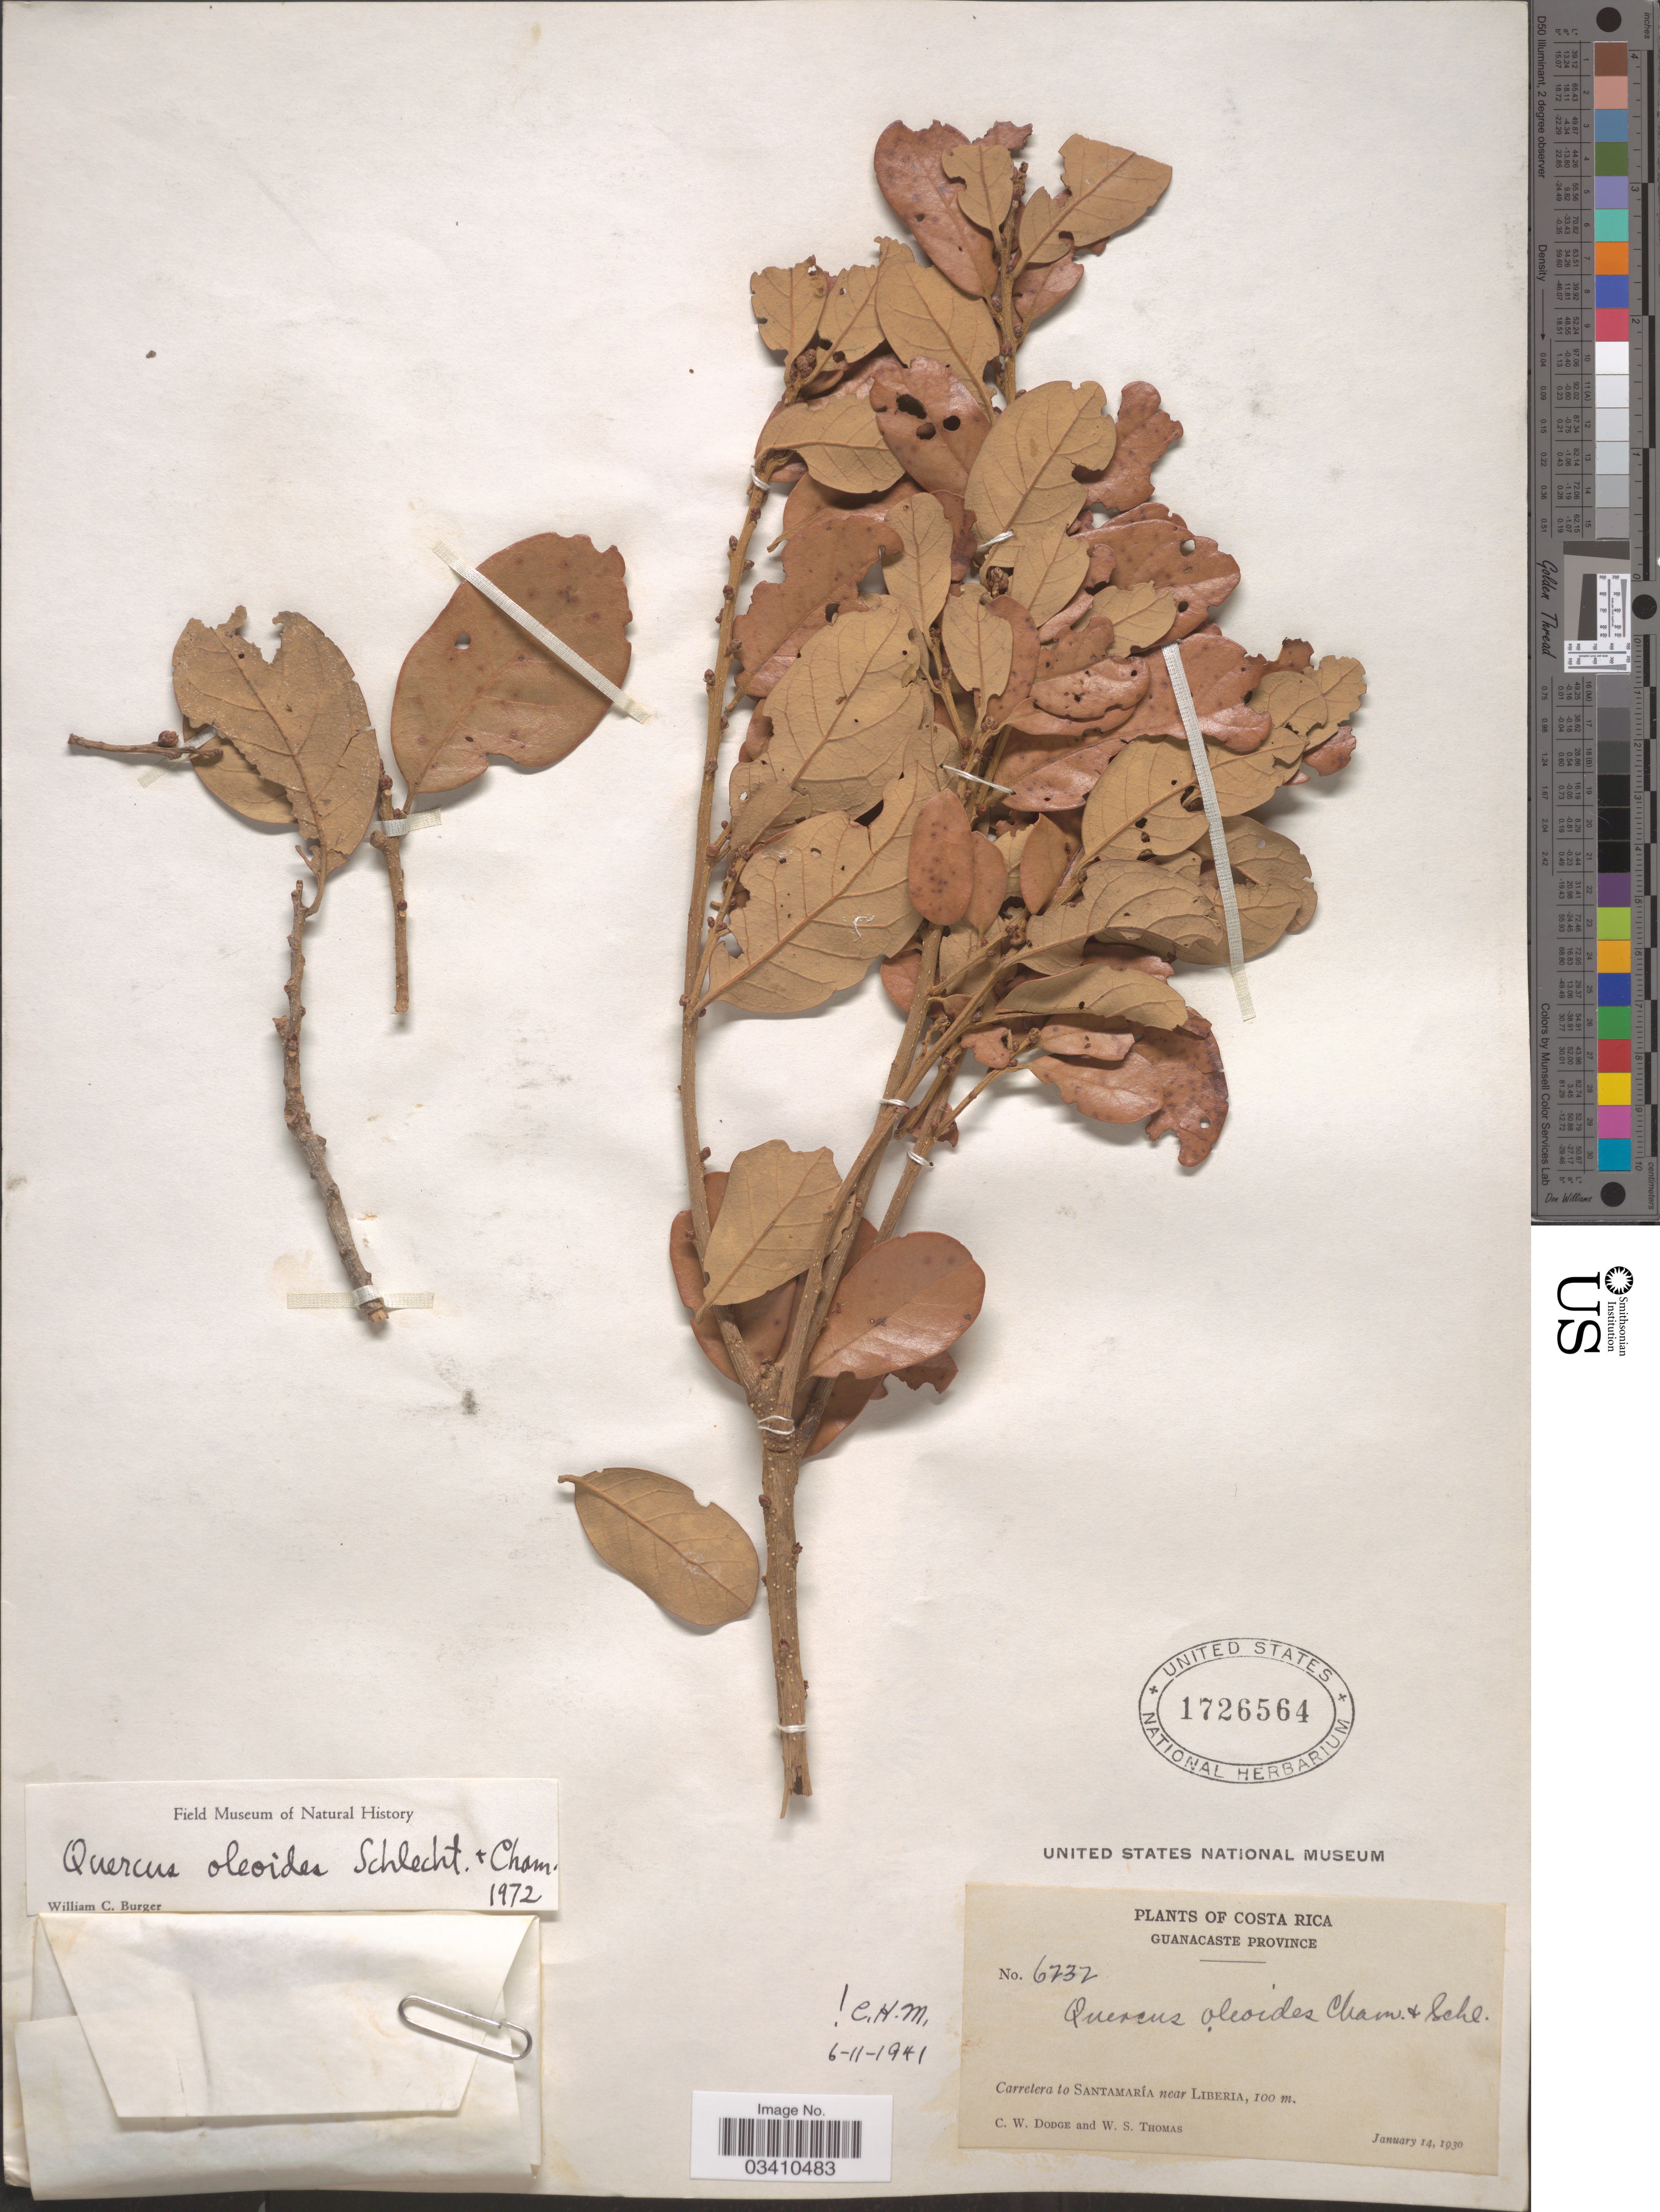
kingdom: Plantae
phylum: Tracheophyta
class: Magnoliopsida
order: Fagales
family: Fagaceae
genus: Quercus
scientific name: Quercus oleoides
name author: Schltdl. & Cham.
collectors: C. Dodge & W. S. Thomas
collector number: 6232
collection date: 1930-01-14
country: Costa Rica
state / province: Guanacaste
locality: Carretera to Santamaría near Liberia.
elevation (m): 100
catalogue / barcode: US 1726564